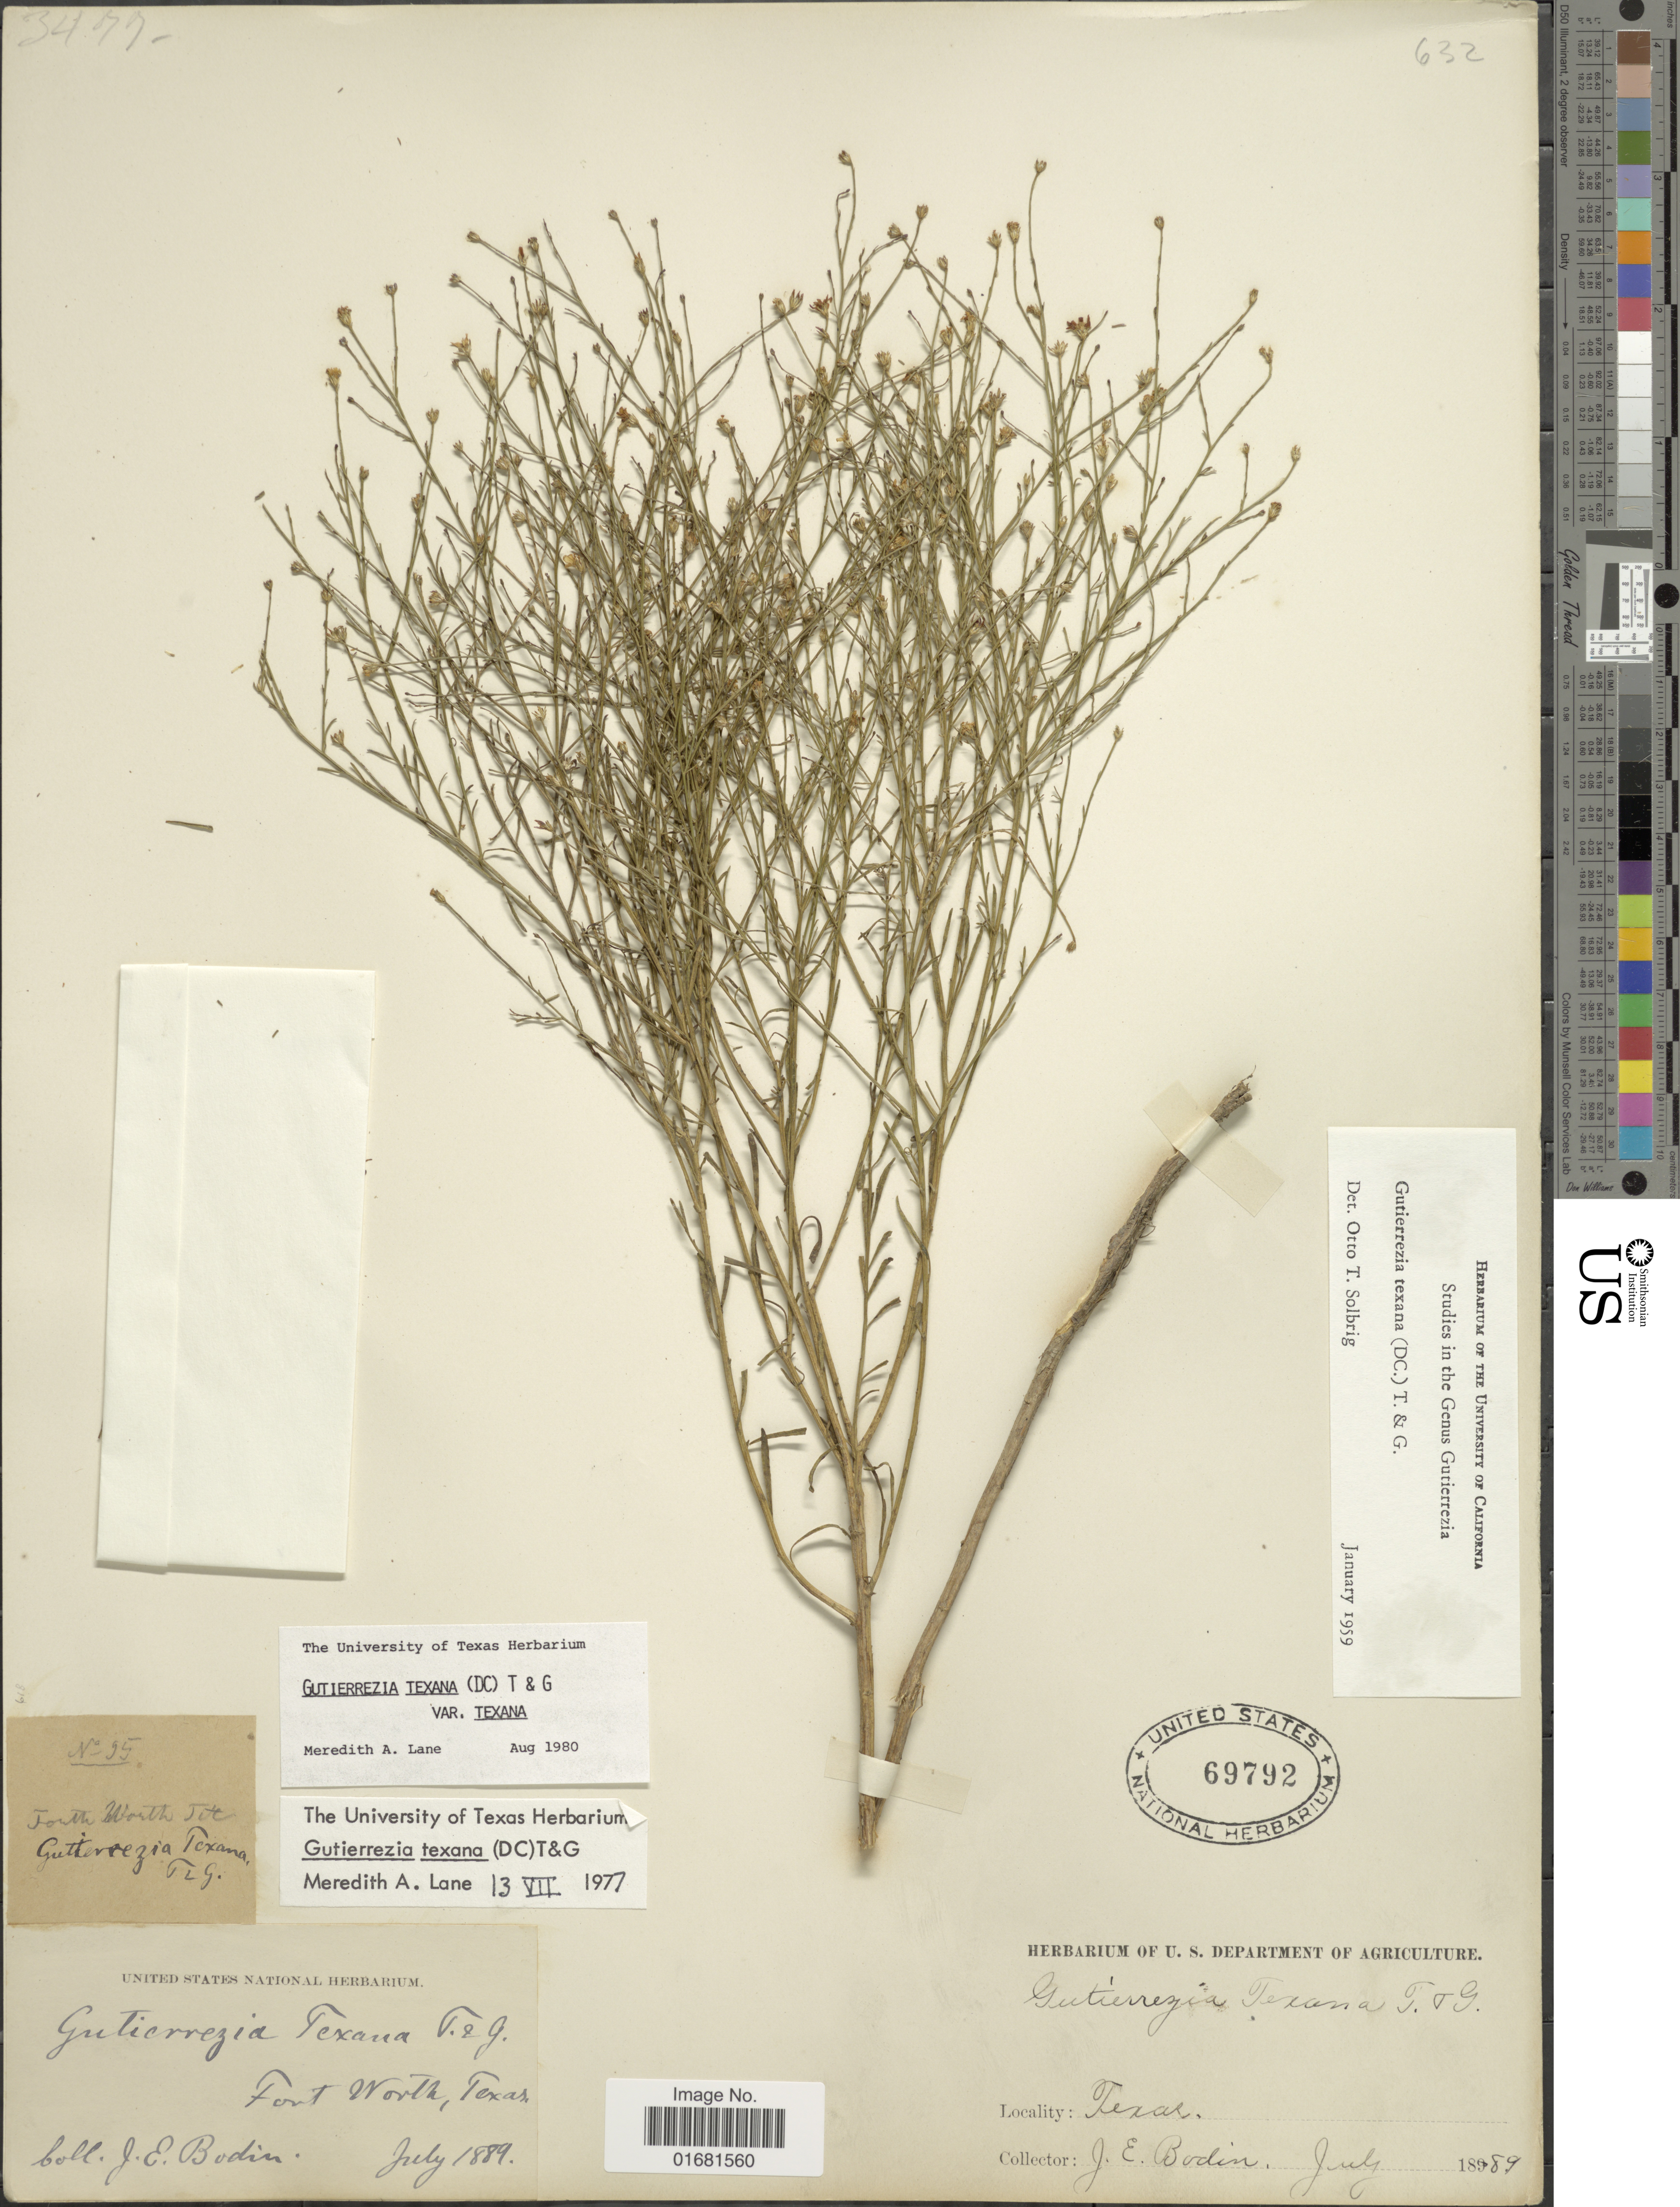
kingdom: Plantae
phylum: Tracheophyta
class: Magnoliopsida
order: Asterales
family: Asteraceae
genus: Gutierrezia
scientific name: Gutierrezia texana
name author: (DC.) Torr. & A. Gray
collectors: J. E. Bodin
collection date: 1889-07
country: United States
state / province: Texas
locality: Texas. Fort Worth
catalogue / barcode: US 69792